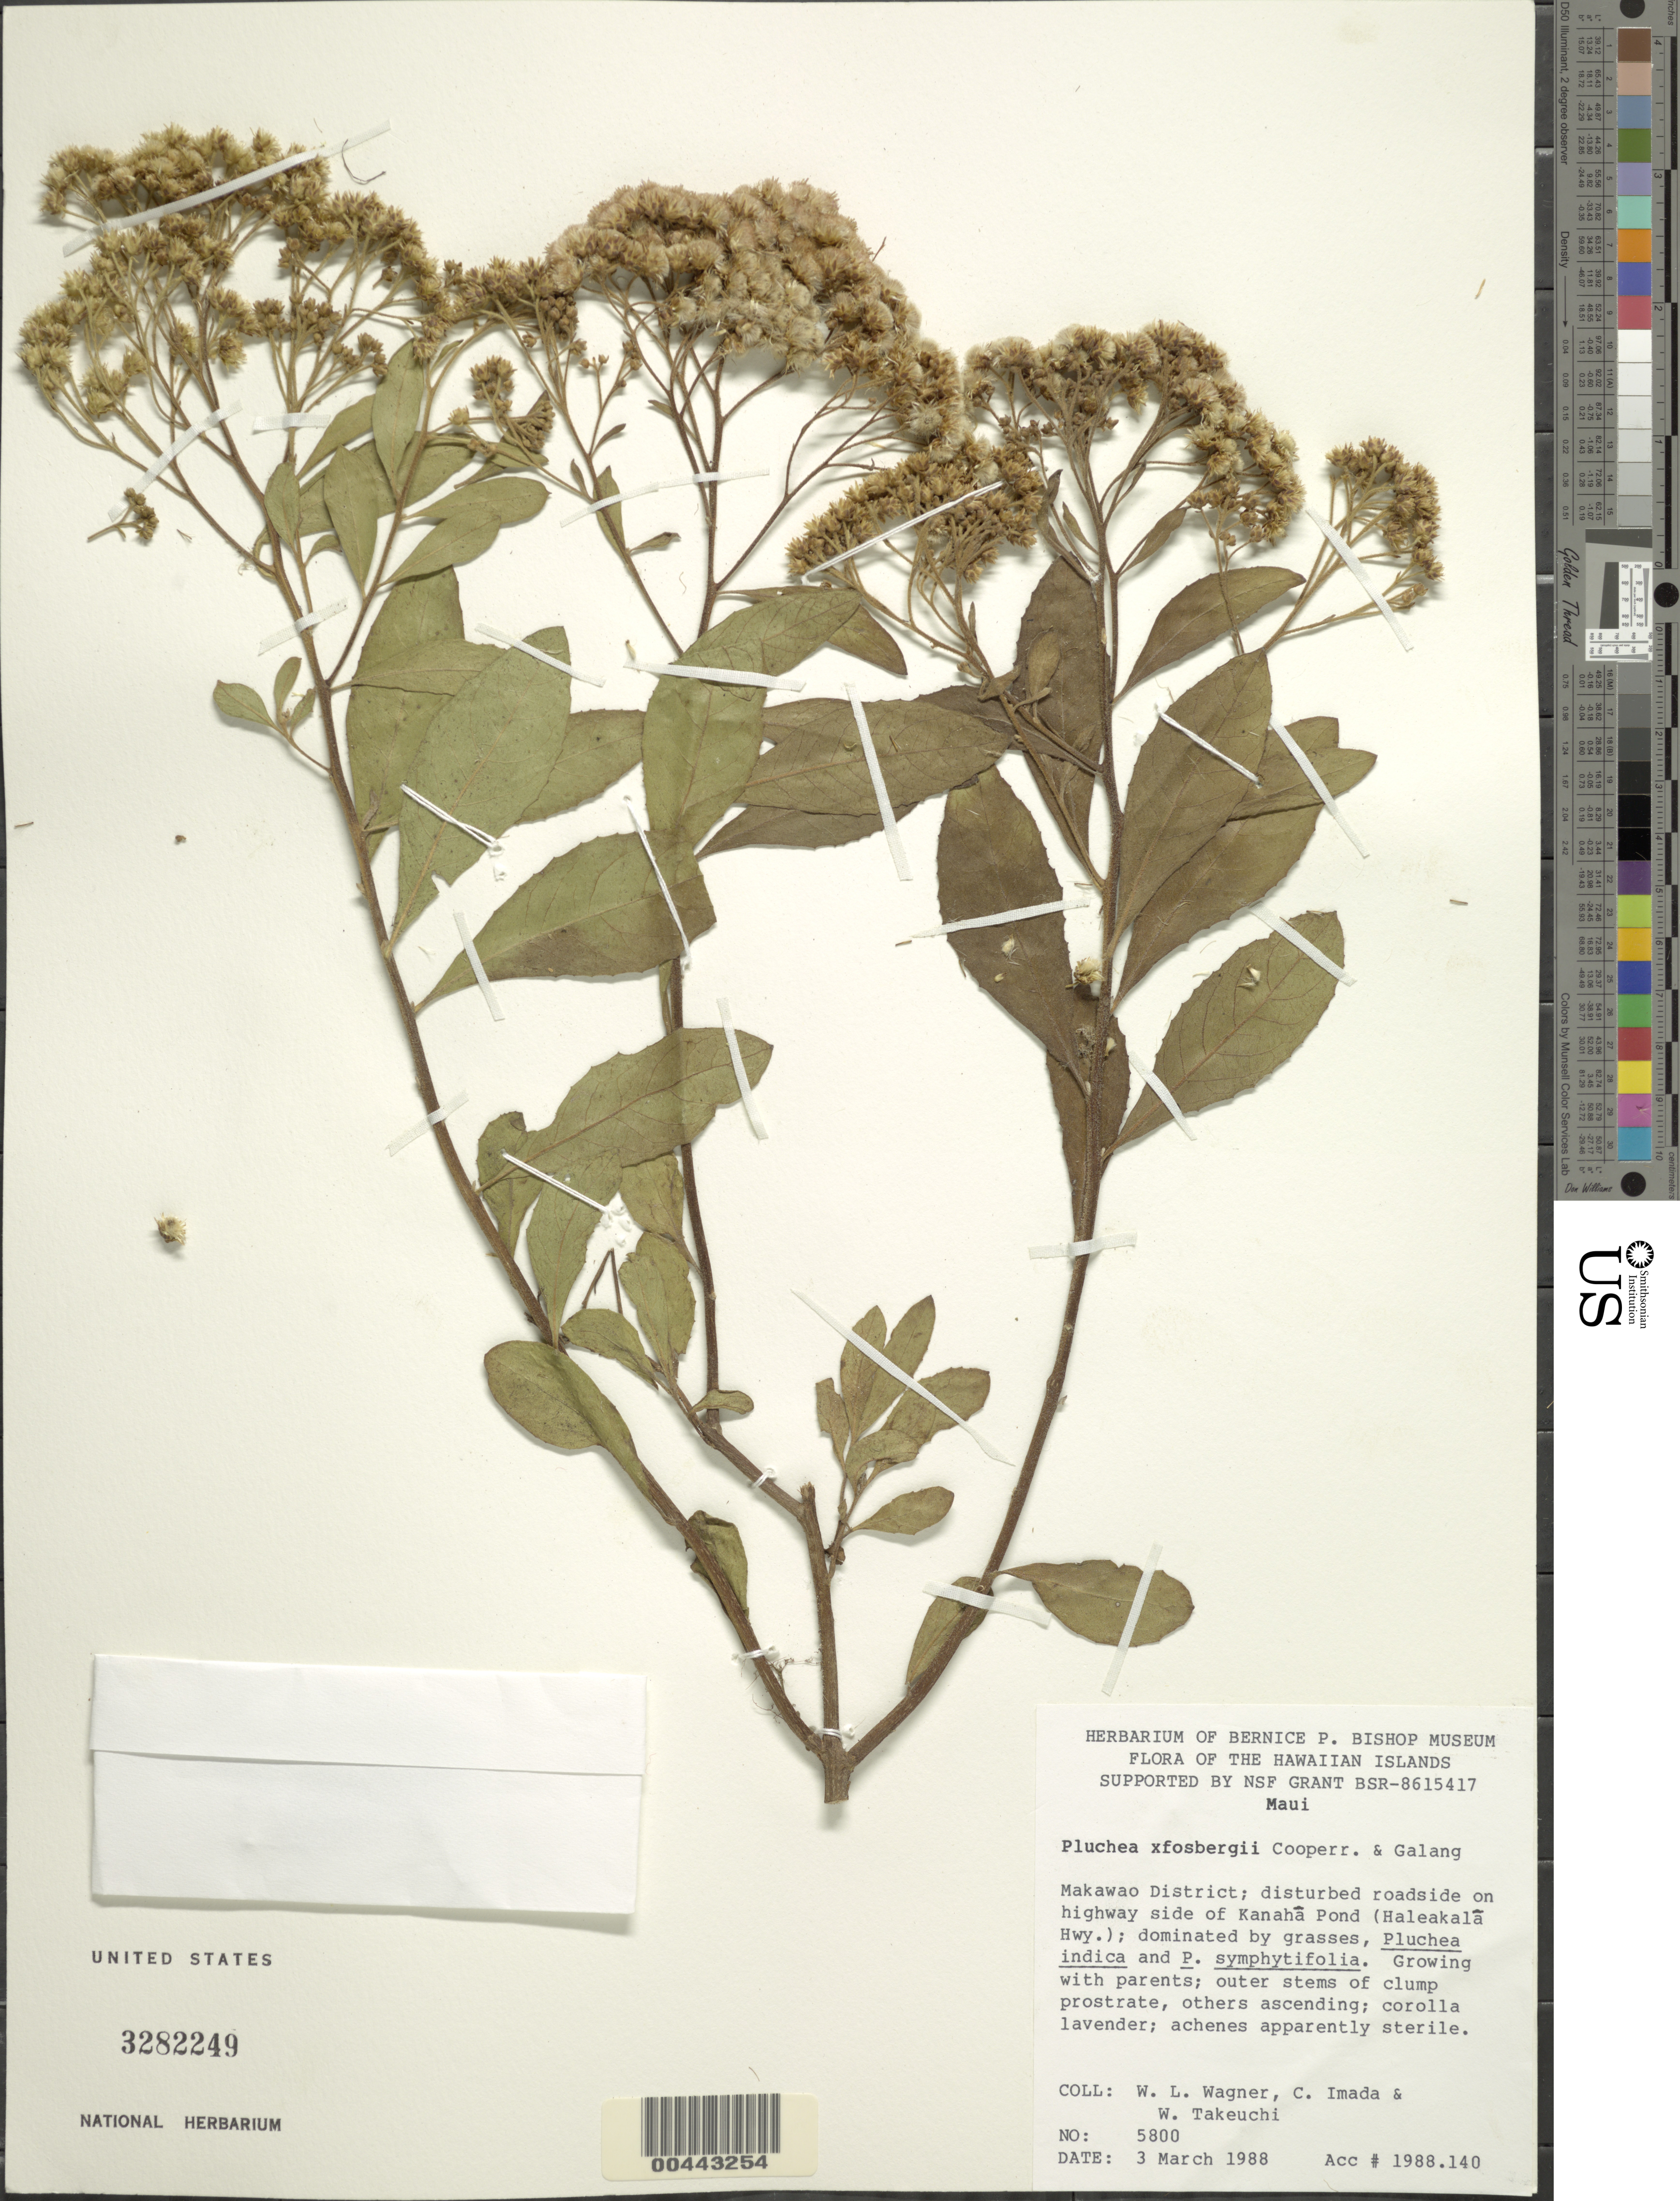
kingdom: Plantae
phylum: Tracheophyta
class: Magnoliopsida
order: Asterales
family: Asteraceae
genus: Pluchea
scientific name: Pluchea x fosbergii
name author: Cooperr. & Galang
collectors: W. L. Wagner, C. Imada & W. N. Takeuchi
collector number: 5800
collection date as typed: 3 Mar 1988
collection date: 1988-03-03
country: United States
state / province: Hawaii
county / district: Maui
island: Maui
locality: Makawao District, disturbed roadside on Haleakala highway side of Kahana Pond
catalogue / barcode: US 3282249